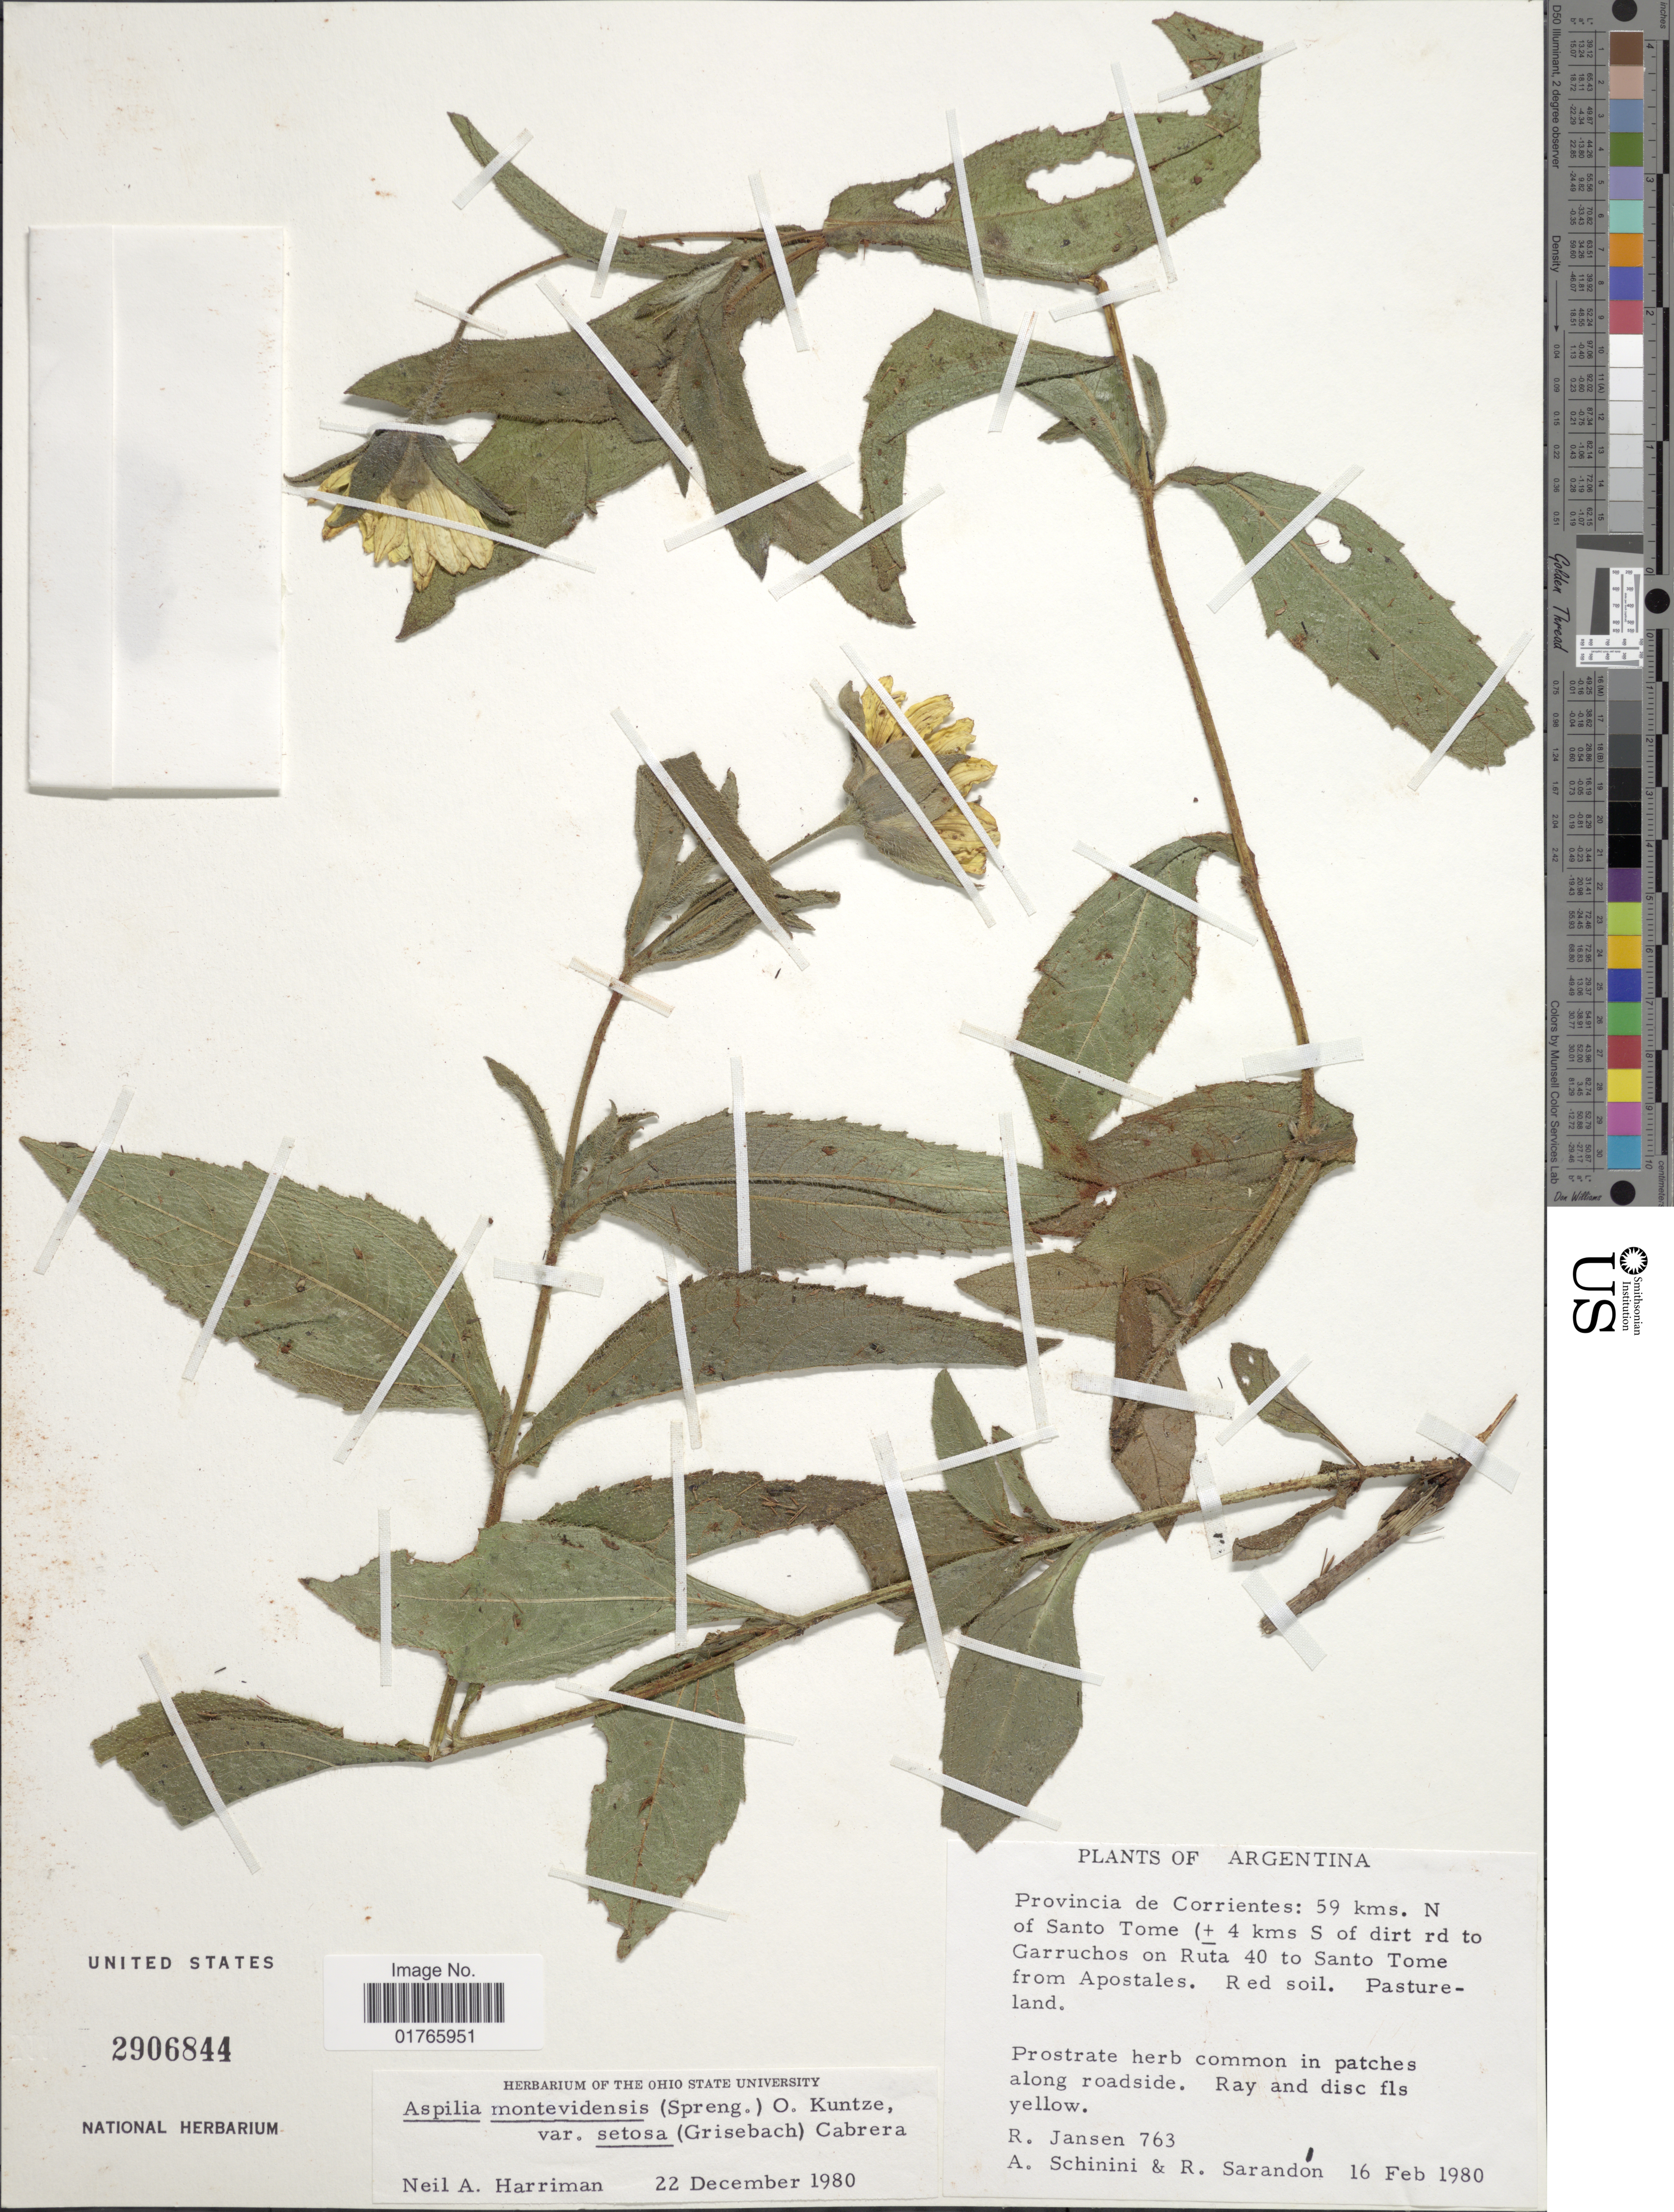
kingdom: Plantae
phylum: Tracheophyta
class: Magnoliopsida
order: Asterales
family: Asteraceae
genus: Aspilia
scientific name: Aspilia setosa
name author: Griseb.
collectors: R. K. Jansen, A. Schinini & R. Sarandon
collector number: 763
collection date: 1980-02-16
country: Argentina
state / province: Corrientes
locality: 59 kms N of Santo Tome (± 4 kms S of dirt rd to Garruchos on Ruta 40 to Santo Tome from Apostales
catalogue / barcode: US 2906844